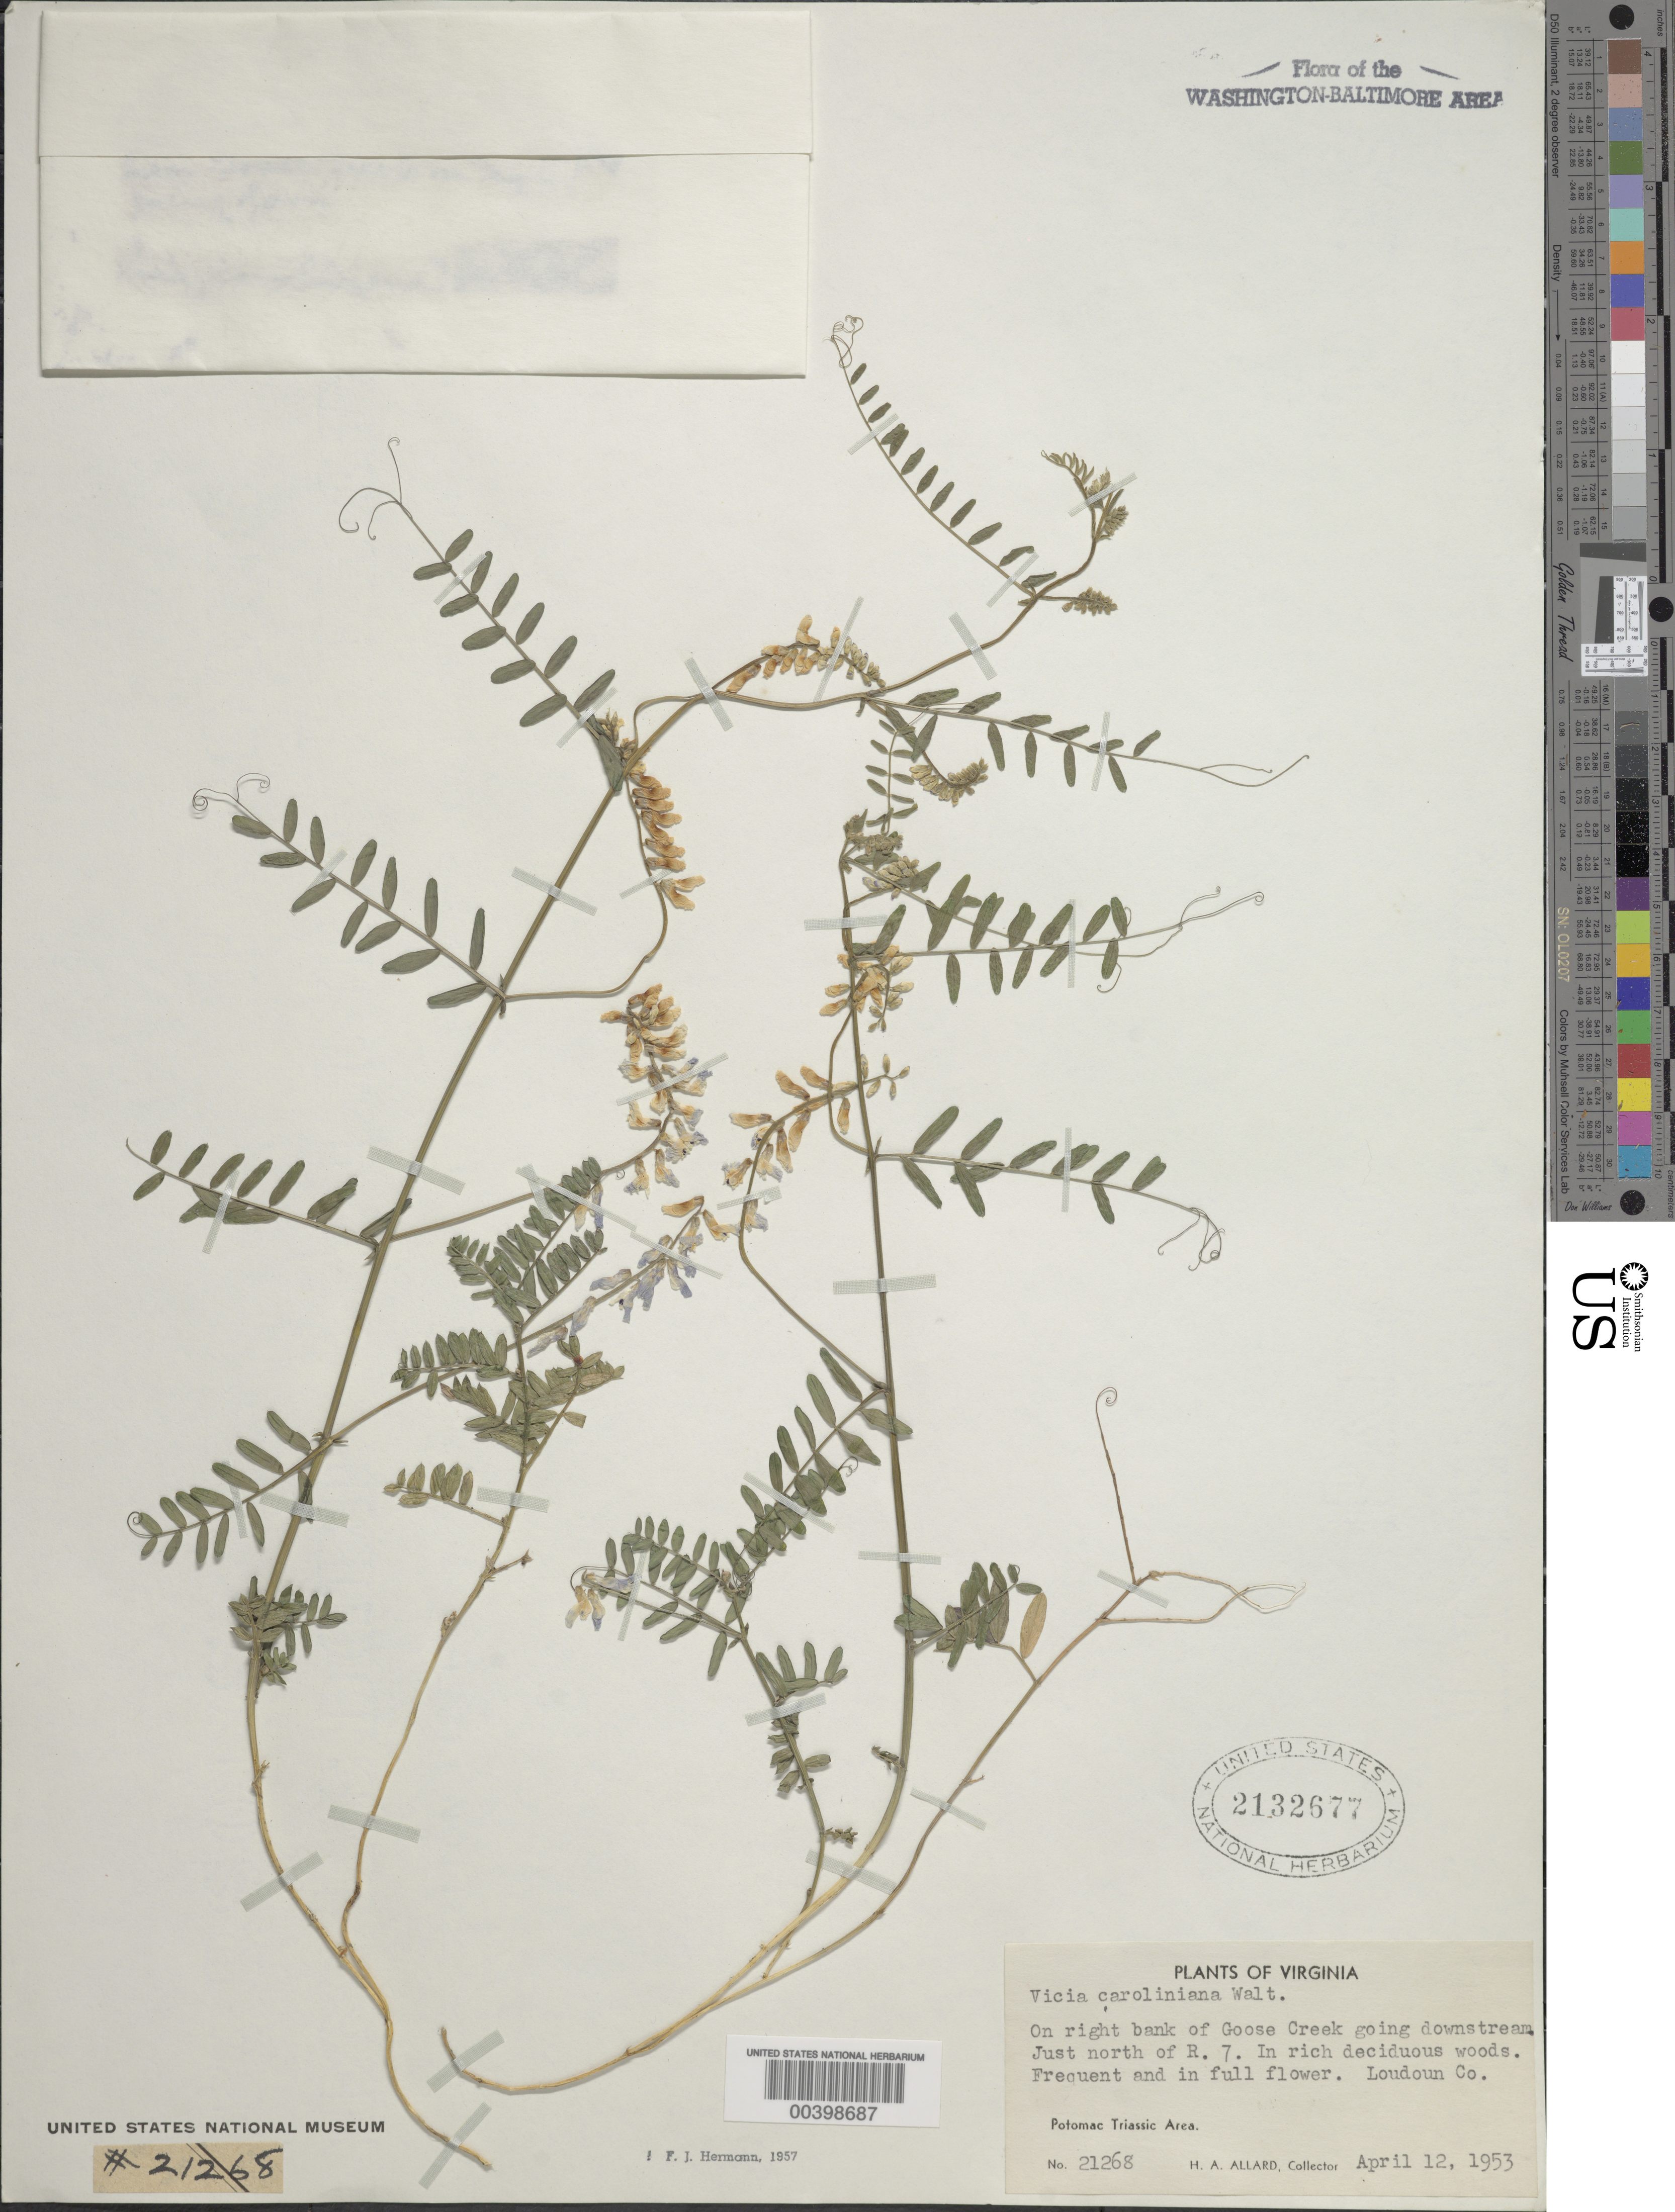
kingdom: Plantae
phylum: Tracheophyta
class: Magnoliopsida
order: Fabales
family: Fabaceae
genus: Vicia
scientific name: Vicia caroliniana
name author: Walter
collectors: H. A. Allard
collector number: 21268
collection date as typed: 12 Apr 1953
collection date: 1953-04-12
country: United States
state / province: Virginia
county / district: Loudoun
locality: Goose Creek, north of Route 7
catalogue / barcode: US 2132677